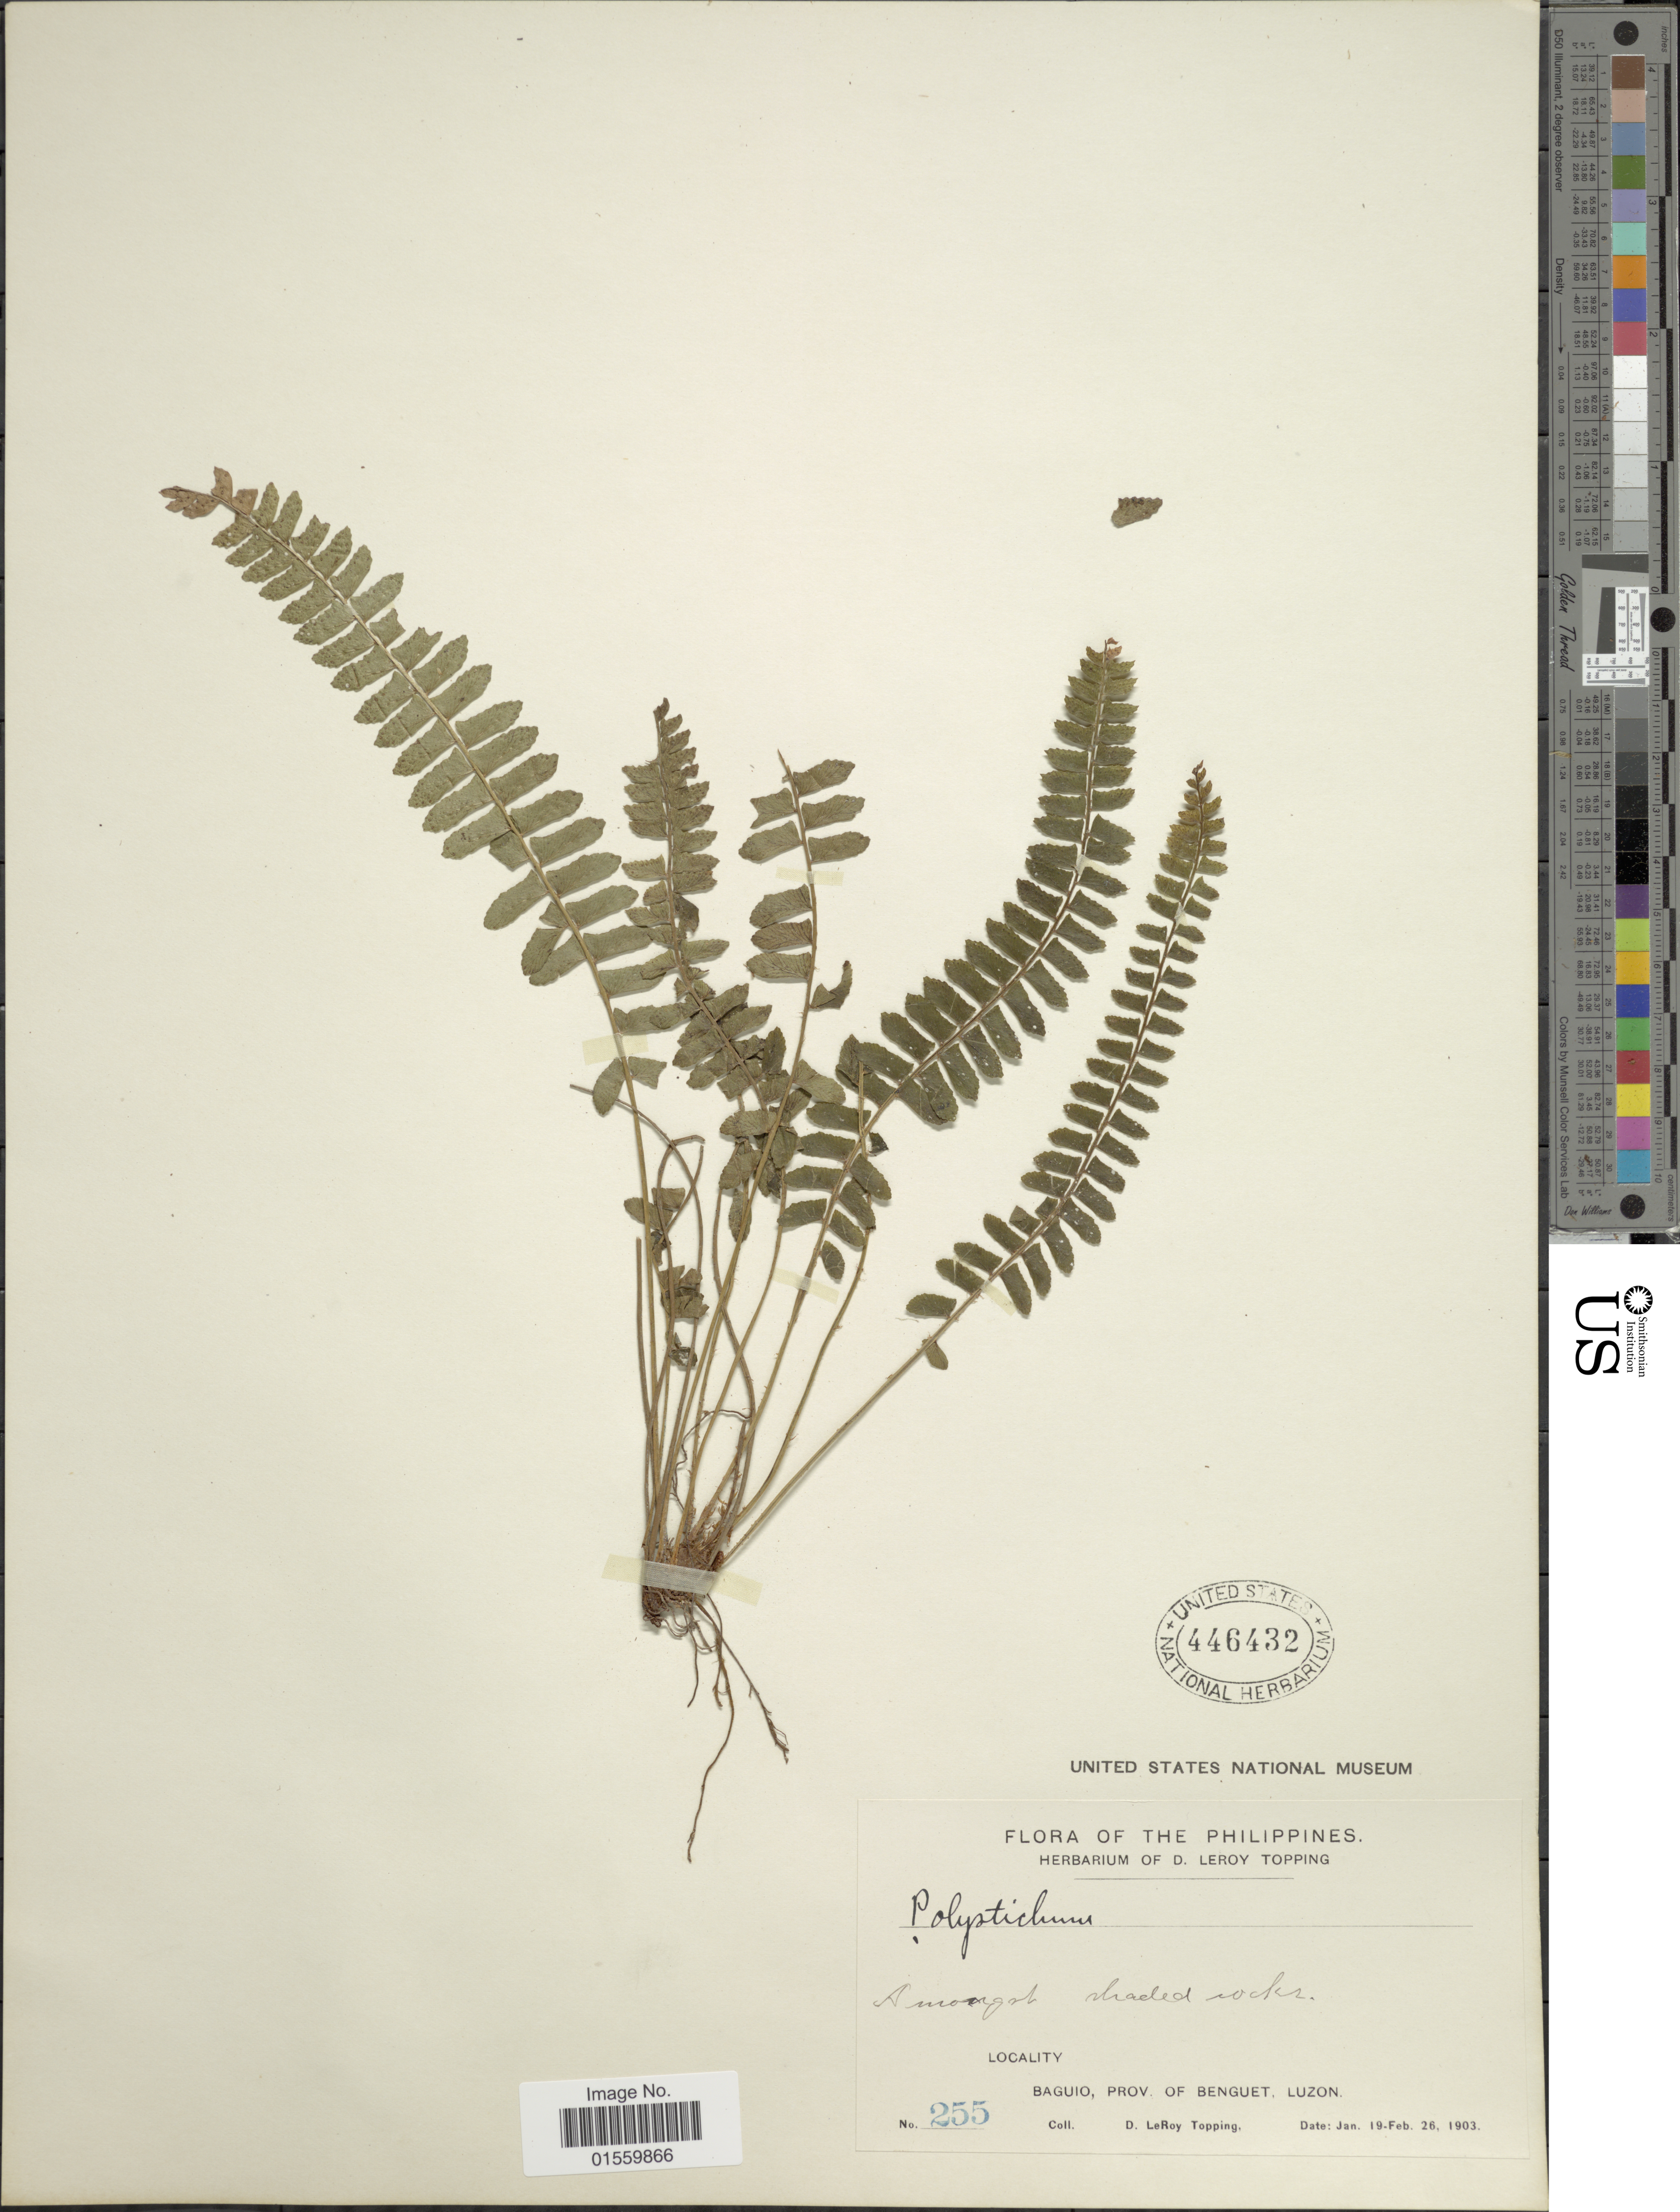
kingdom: Plantae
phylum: Tracheophyta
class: Polypodiopsida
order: Polypodiales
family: Dryopteridaceae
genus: Polystichum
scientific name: Polystichum deltodon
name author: (Baker) Diels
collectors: D. L. Topping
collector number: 255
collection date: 1903-01-19/1903-02-26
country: Philippines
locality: Baguio, Prov. of Benguet, Luzon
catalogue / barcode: US 446432